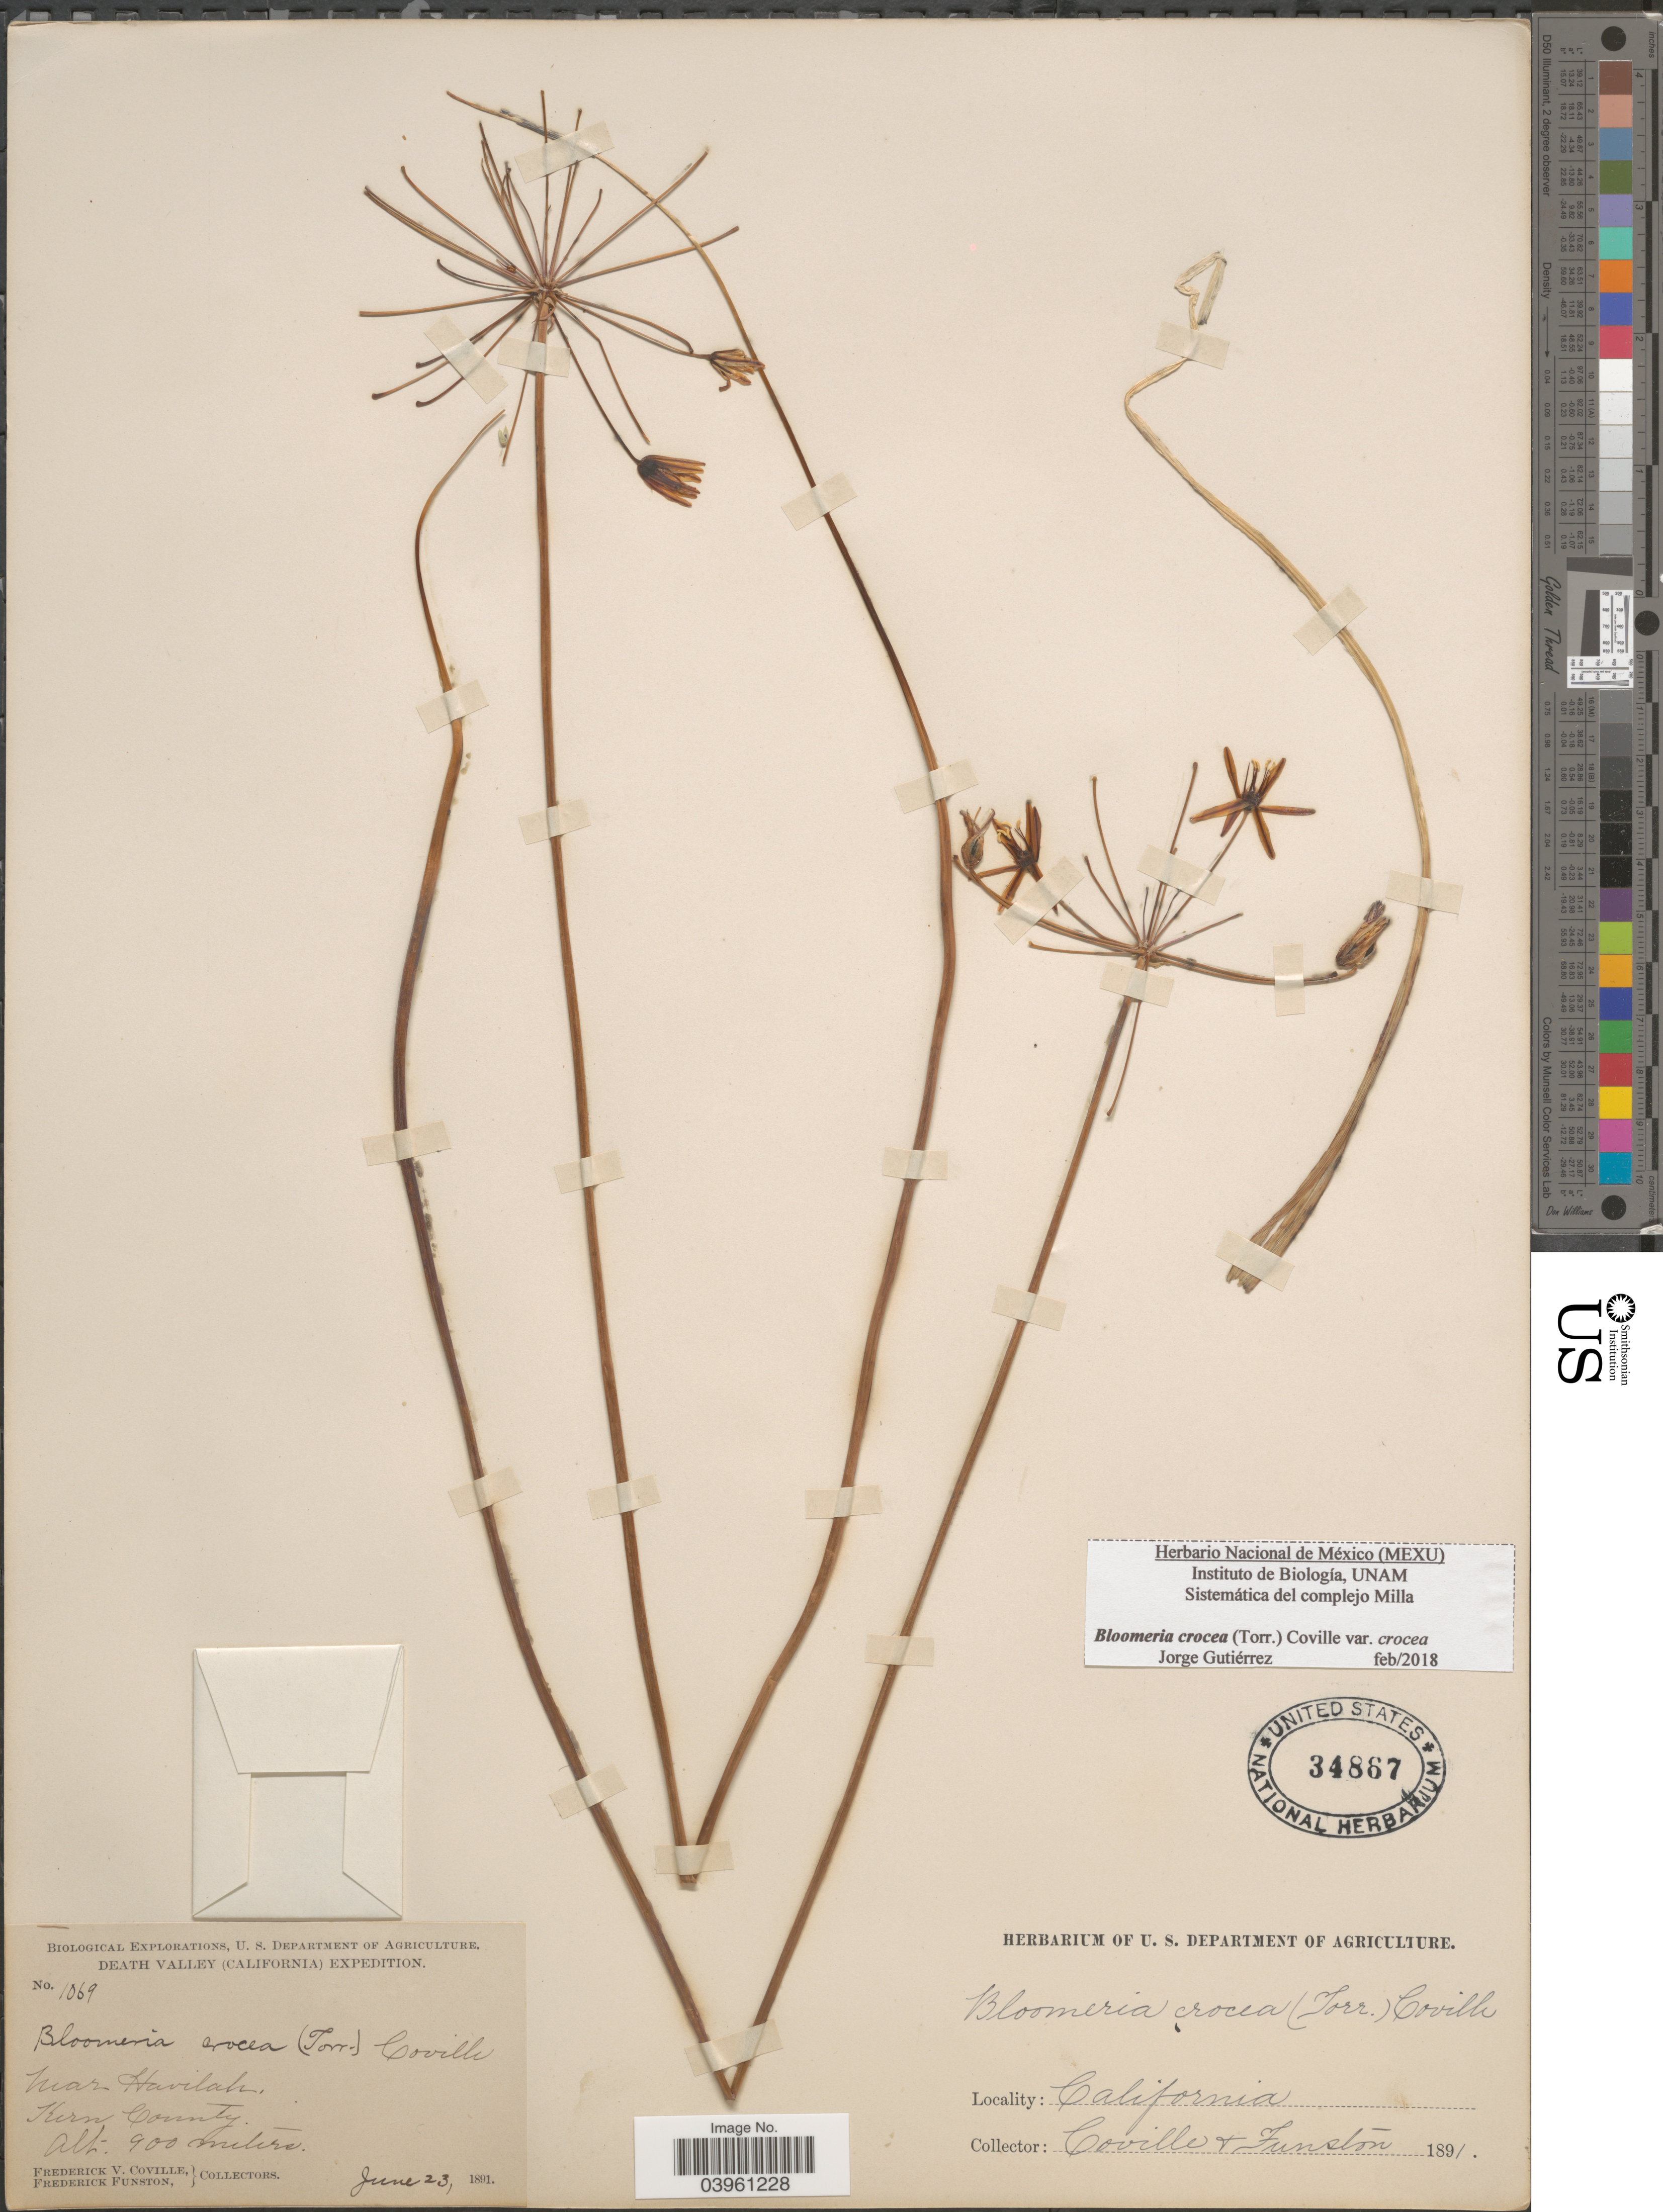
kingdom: Plantae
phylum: Tracheophyta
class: Liliopsida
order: Asparagales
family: Asparagaceae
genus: Bloomeria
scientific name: Bloomeria crocea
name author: (Torr.) Coville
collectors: F. V. Coville & F. Funston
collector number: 1069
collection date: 1891-06-23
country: United States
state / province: California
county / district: Kern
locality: Death Valley. Near Havilah. Kern County.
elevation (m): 900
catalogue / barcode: US 34867